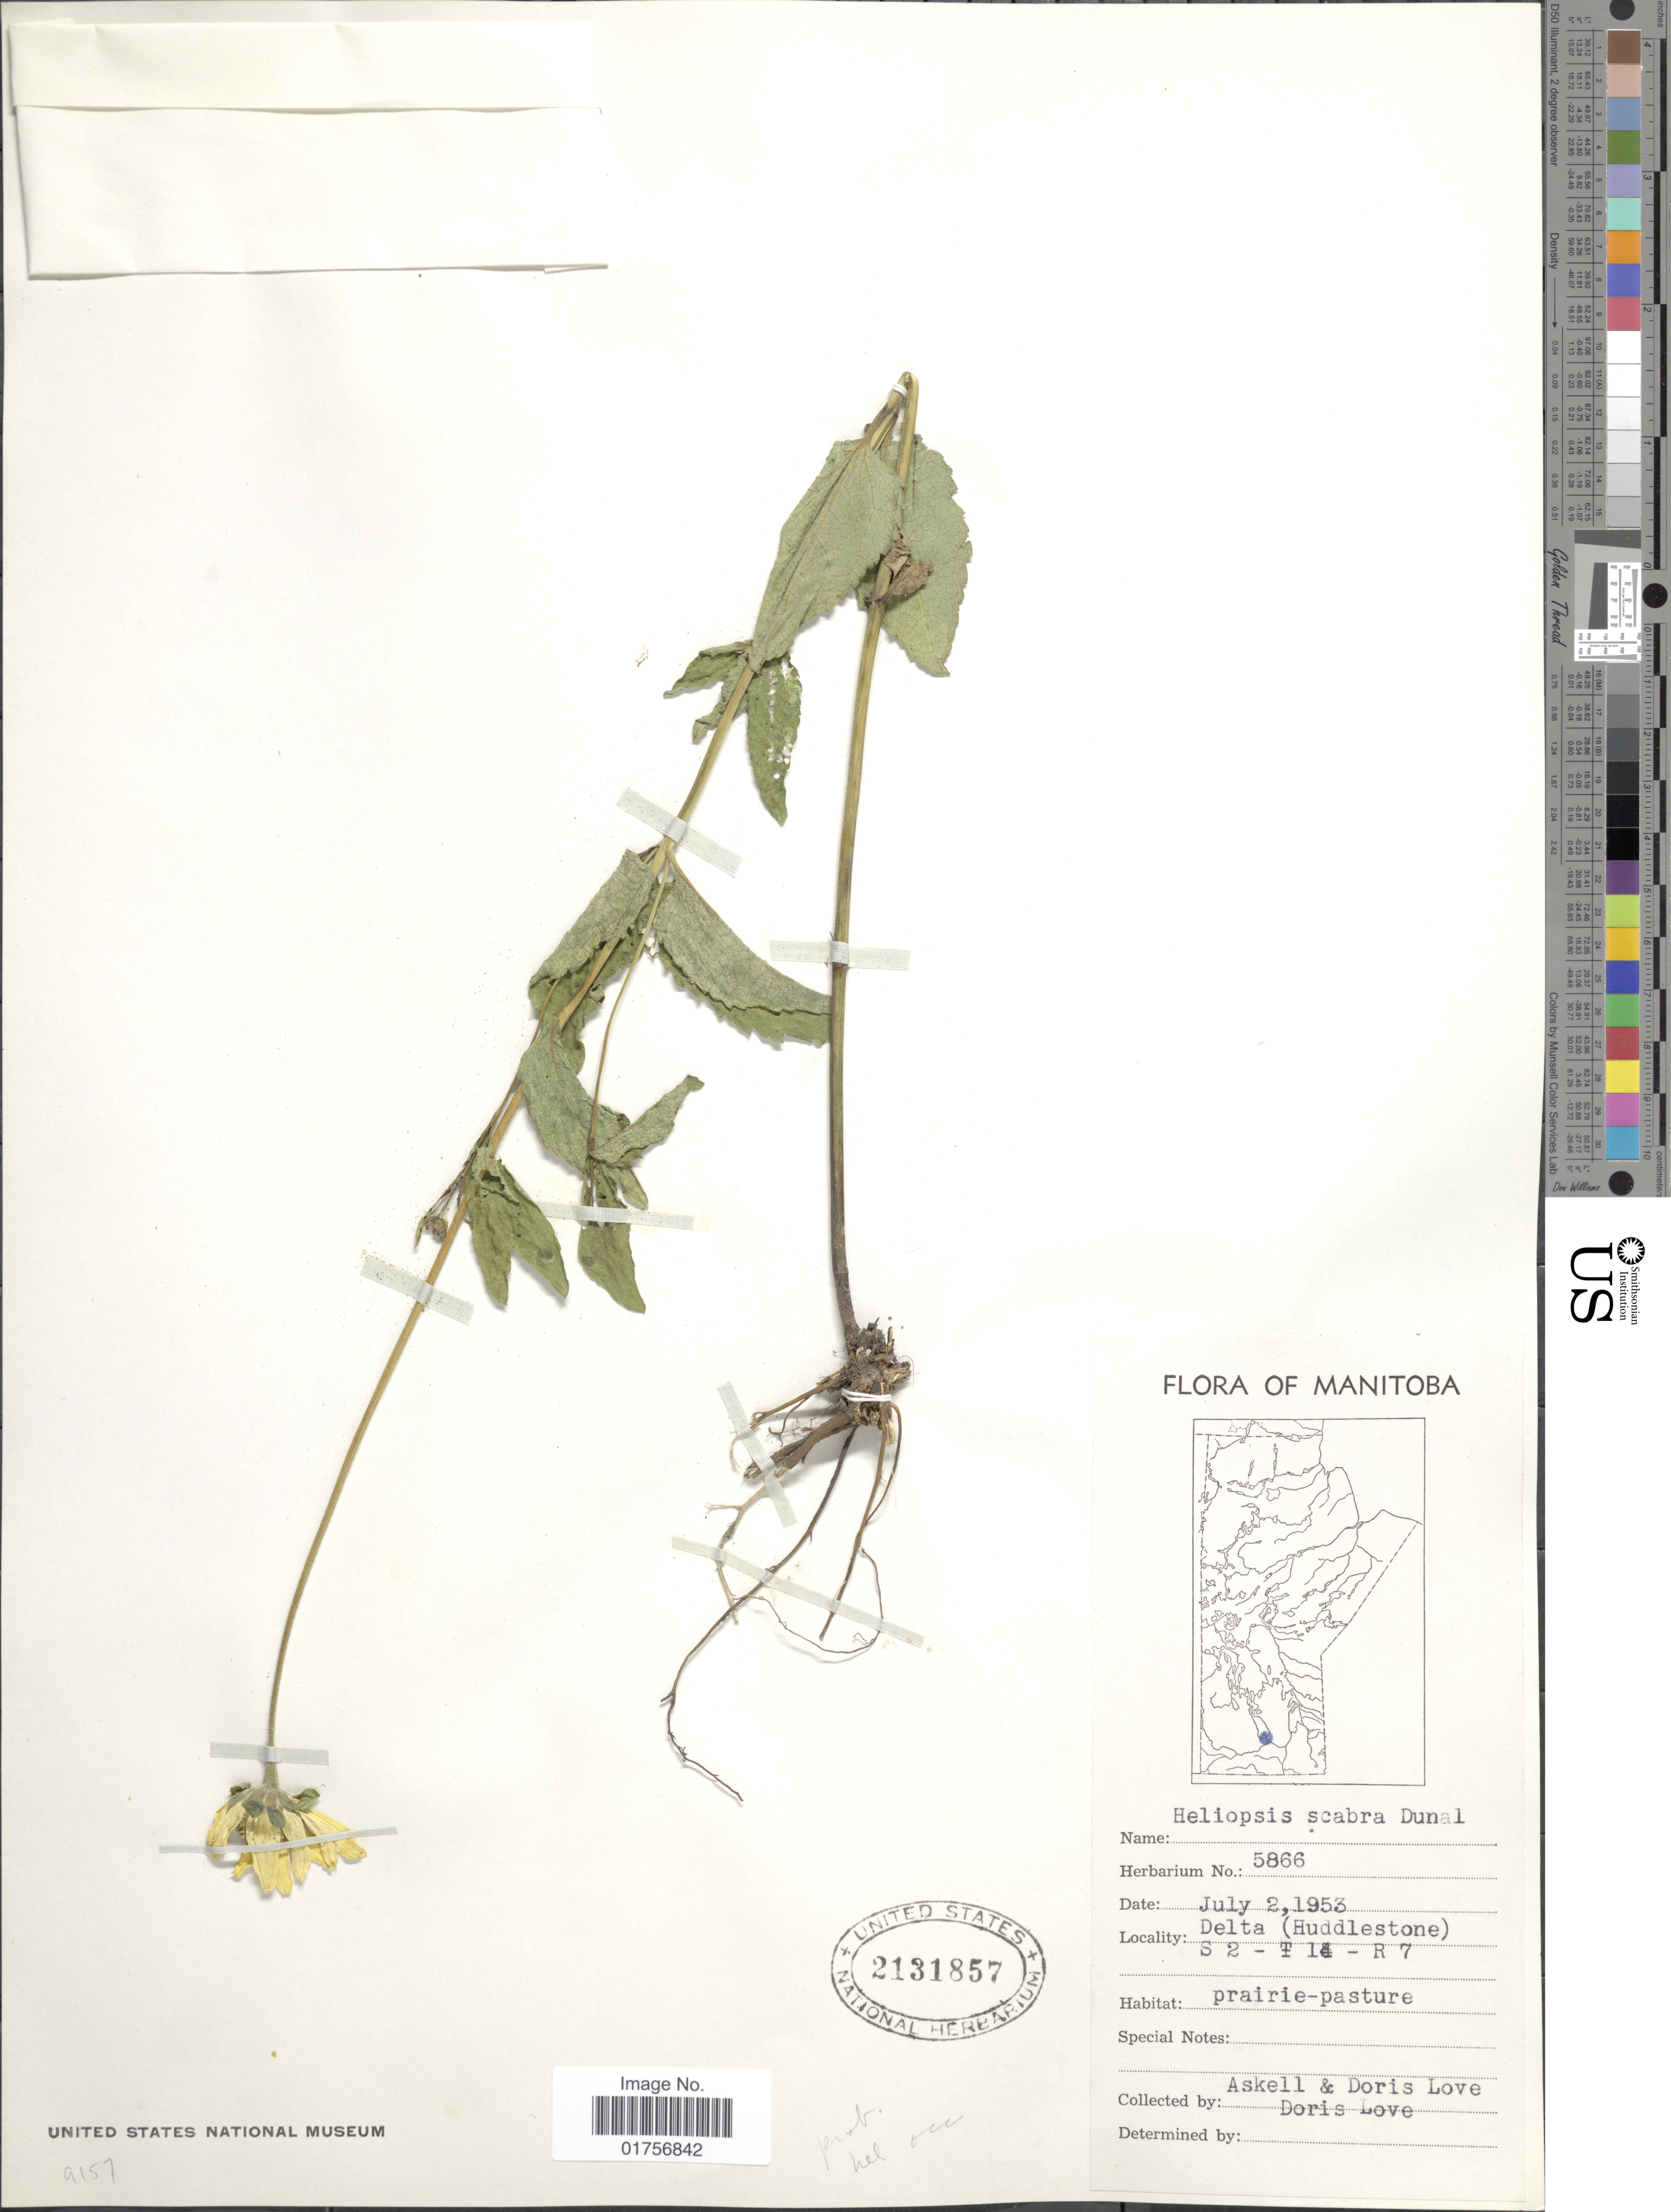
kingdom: Plantae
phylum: Tracheophyta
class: Magnoliopsida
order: Asterales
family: Asteraceae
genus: Heliopsis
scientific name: Heliopsis helianthoides subsp. occidentalis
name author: T.R. Fisher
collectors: Á. Löve & D. Löve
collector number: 5866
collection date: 1953-07-02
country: Canada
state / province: Manitoba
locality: Delta (Huddlestone) S 2 - T 14 - R 7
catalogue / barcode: US 2131857